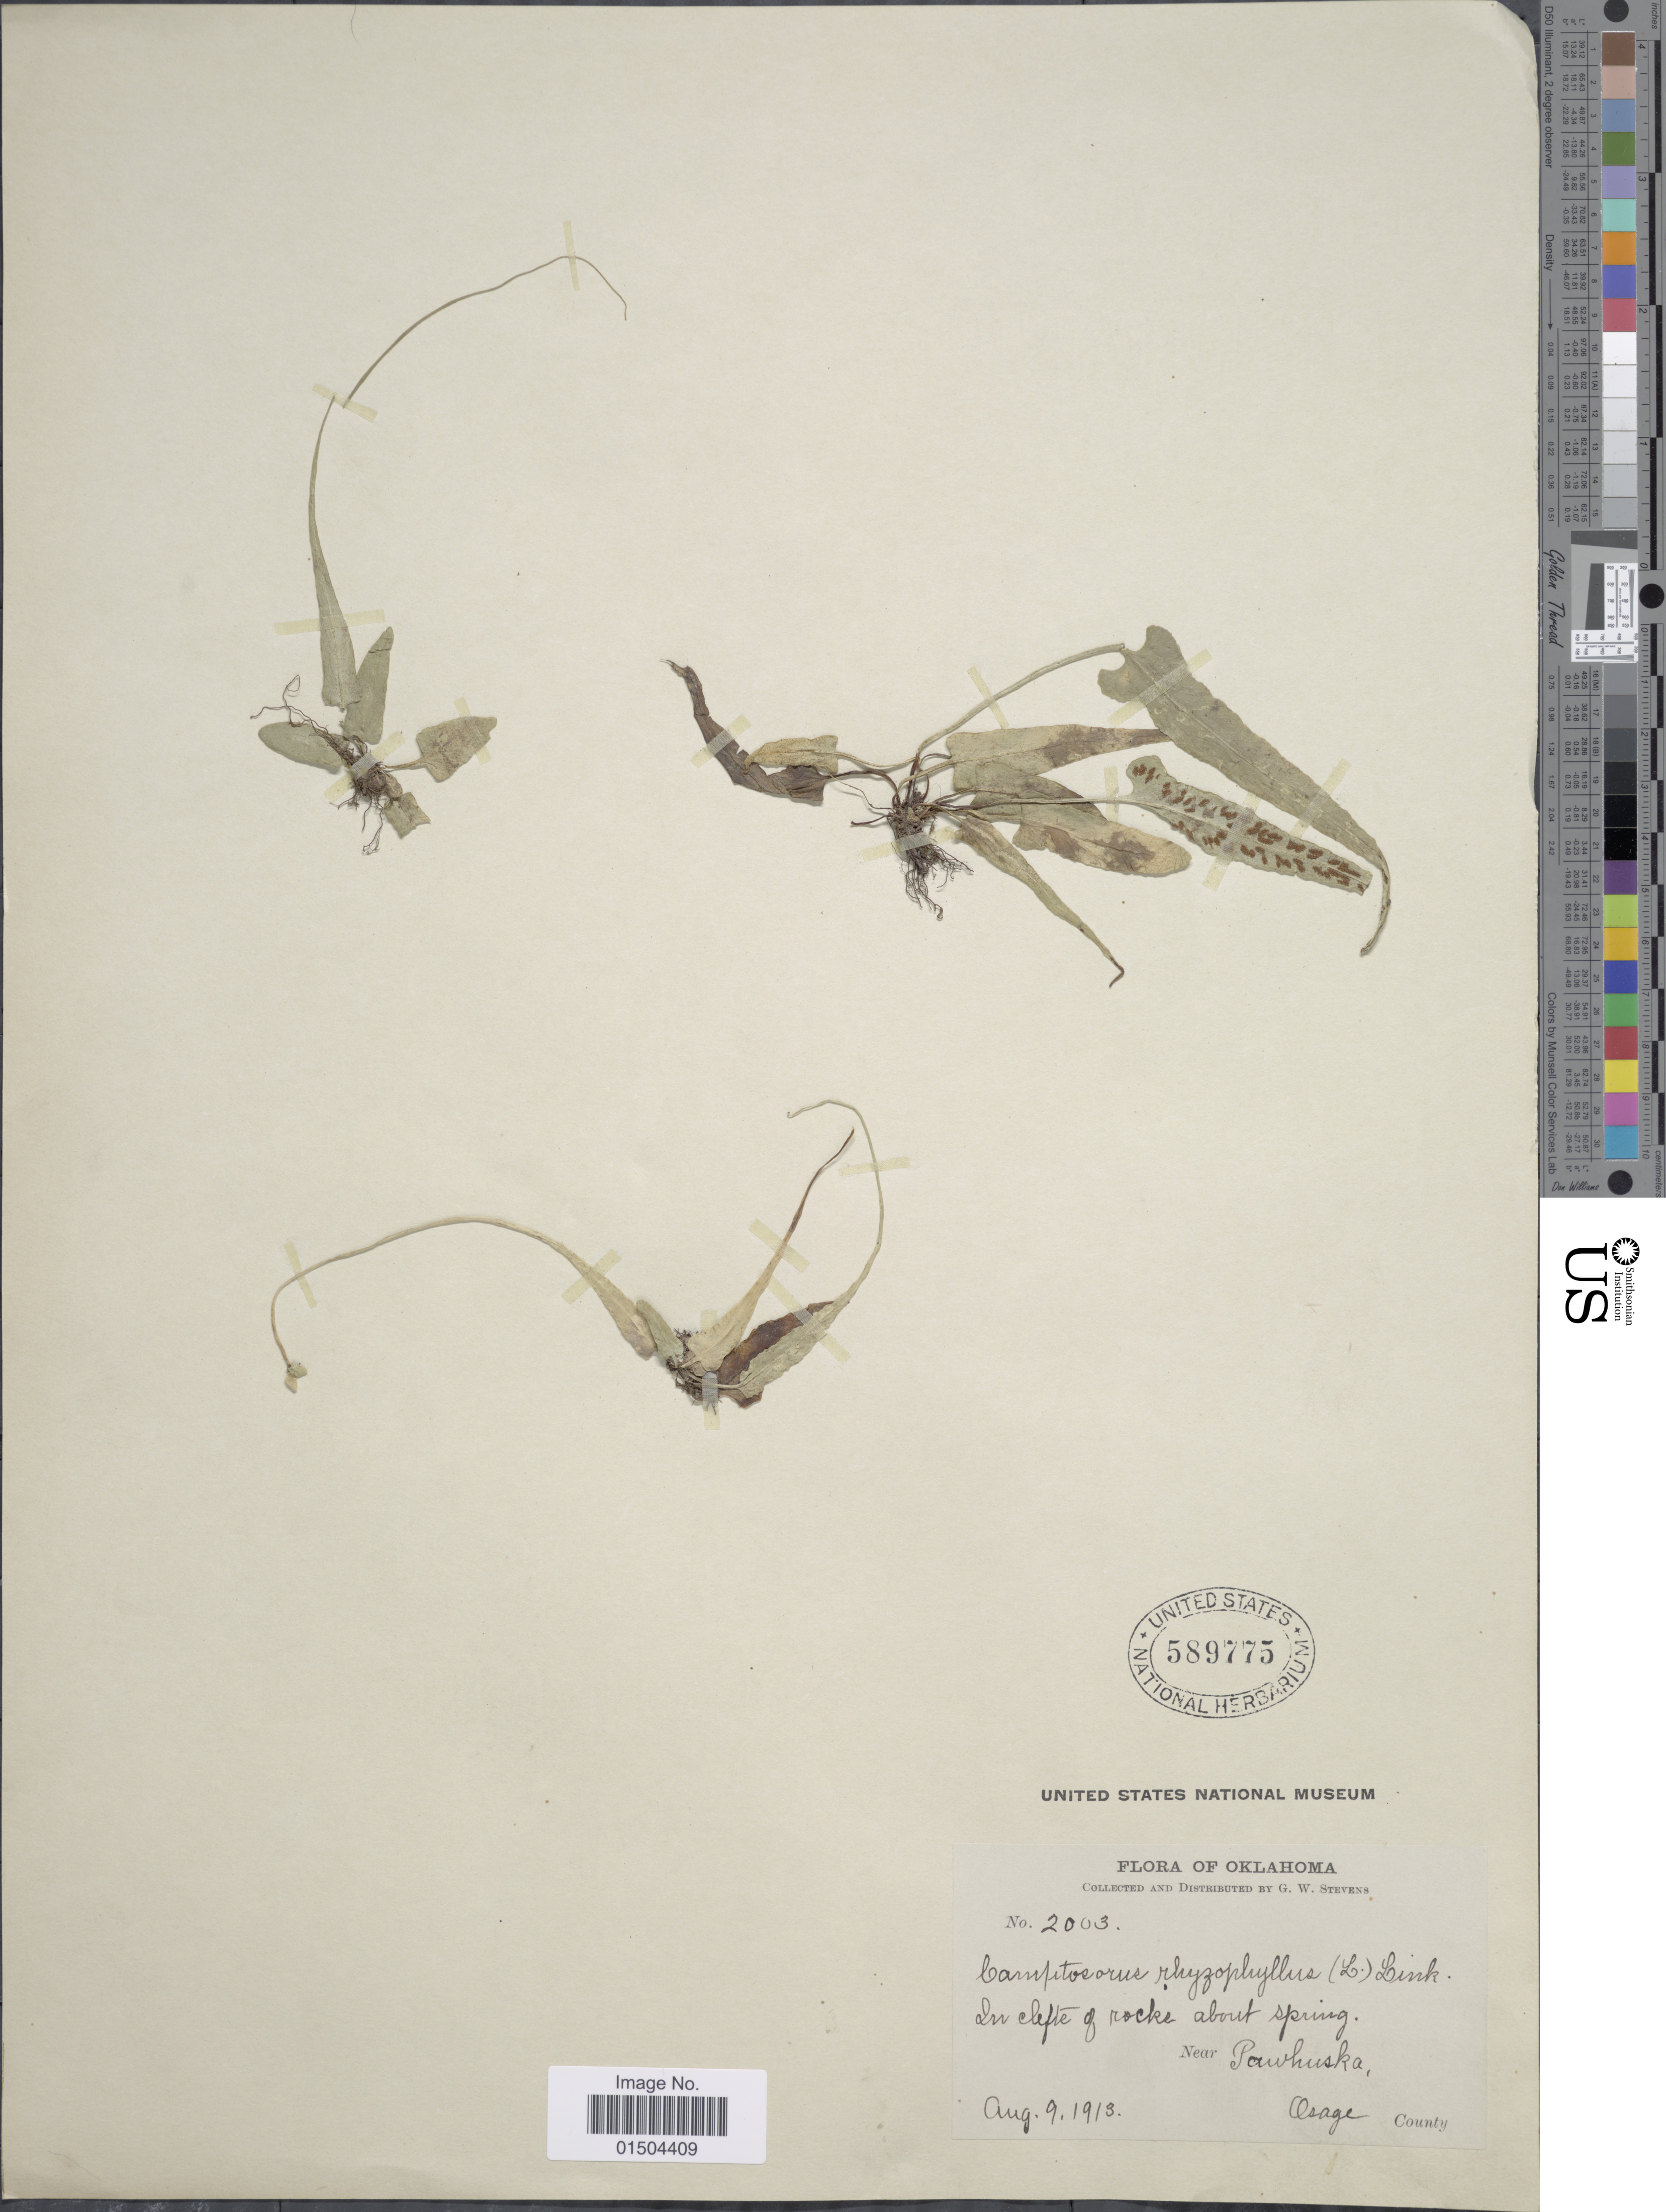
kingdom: Plantae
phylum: Tracheophyta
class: Polypodiopsida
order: Polypodiales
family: Aspleniaceae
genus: Asplenium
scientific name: Asplenium rhizophyllum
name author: L.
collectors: G. W. Stevens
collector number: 2003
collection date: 1913-08-09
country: United States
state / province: Oklahoma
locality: In clefts of rocks about spring. Near Pawhuska, Osage County.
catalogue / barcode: US 589775